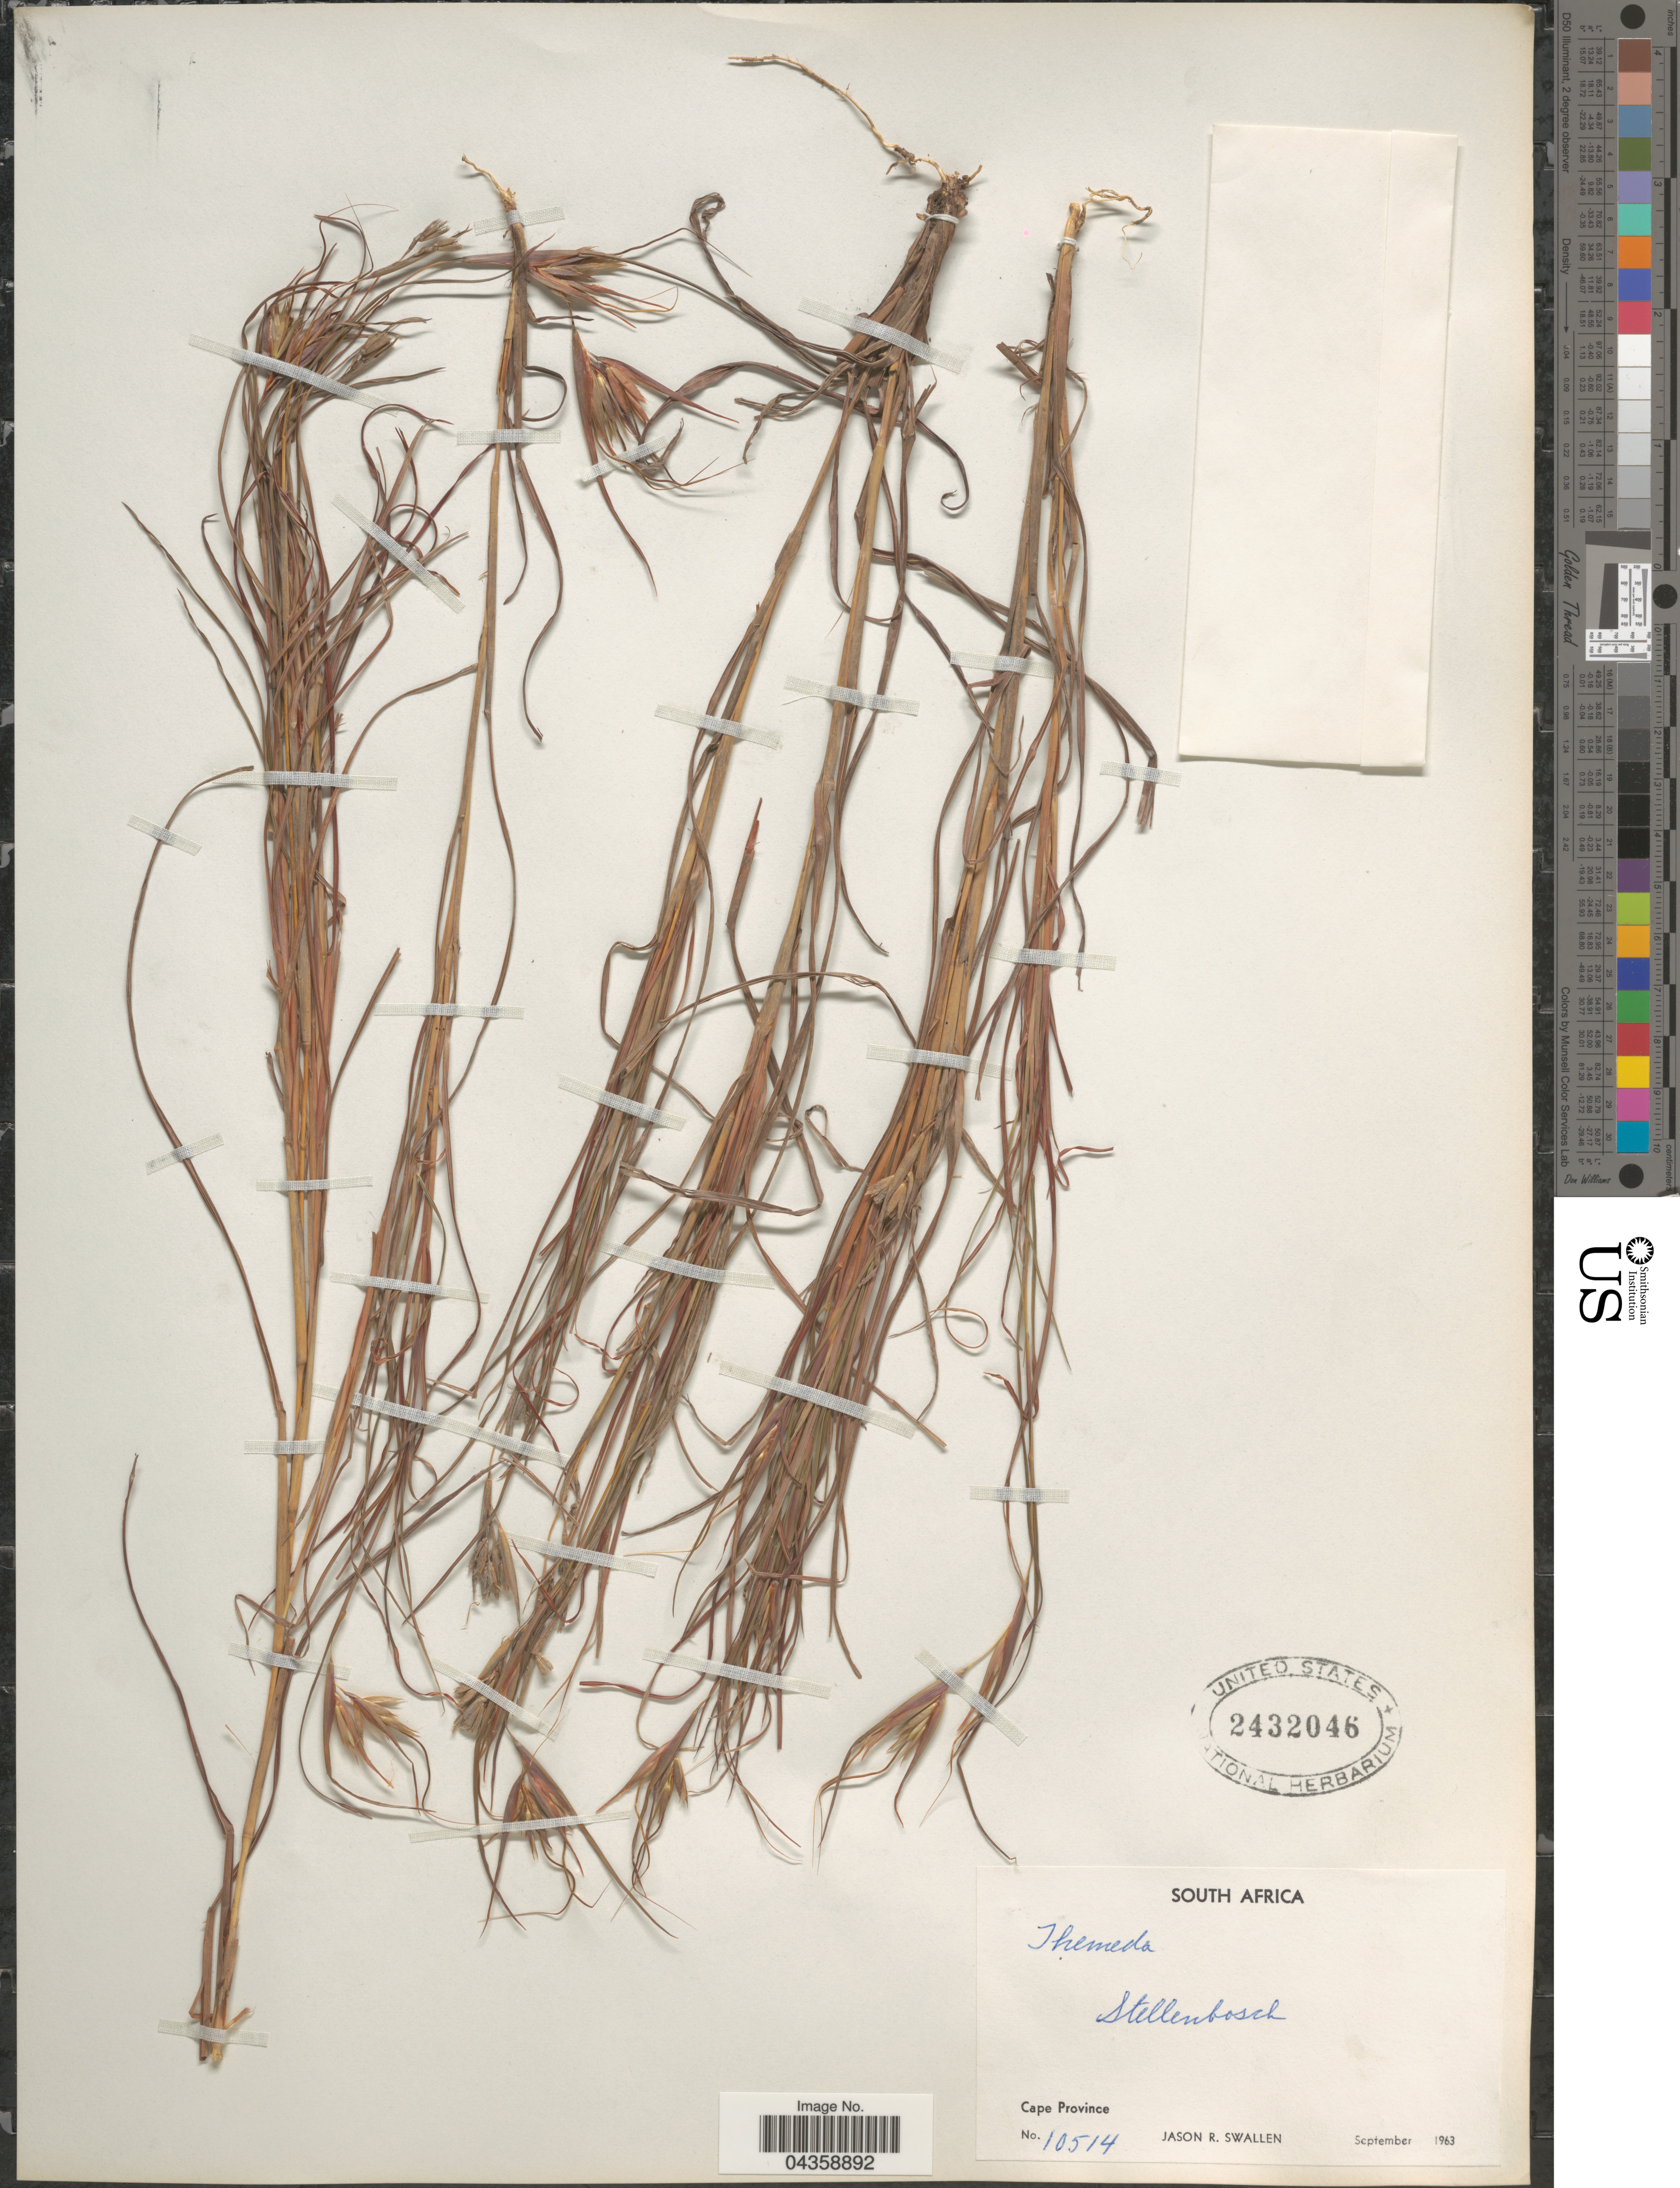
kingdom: Plantae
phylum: Tracheophyta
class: Liliopsida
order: Poales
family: Poaceae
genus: Themeda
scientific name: Themeda triandra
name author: Forssk.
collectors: J. R. Swallen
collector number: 10514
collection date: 1963-09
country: South Africa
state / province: Western Cape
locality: Stellenbosch.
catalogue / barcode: US 2432046